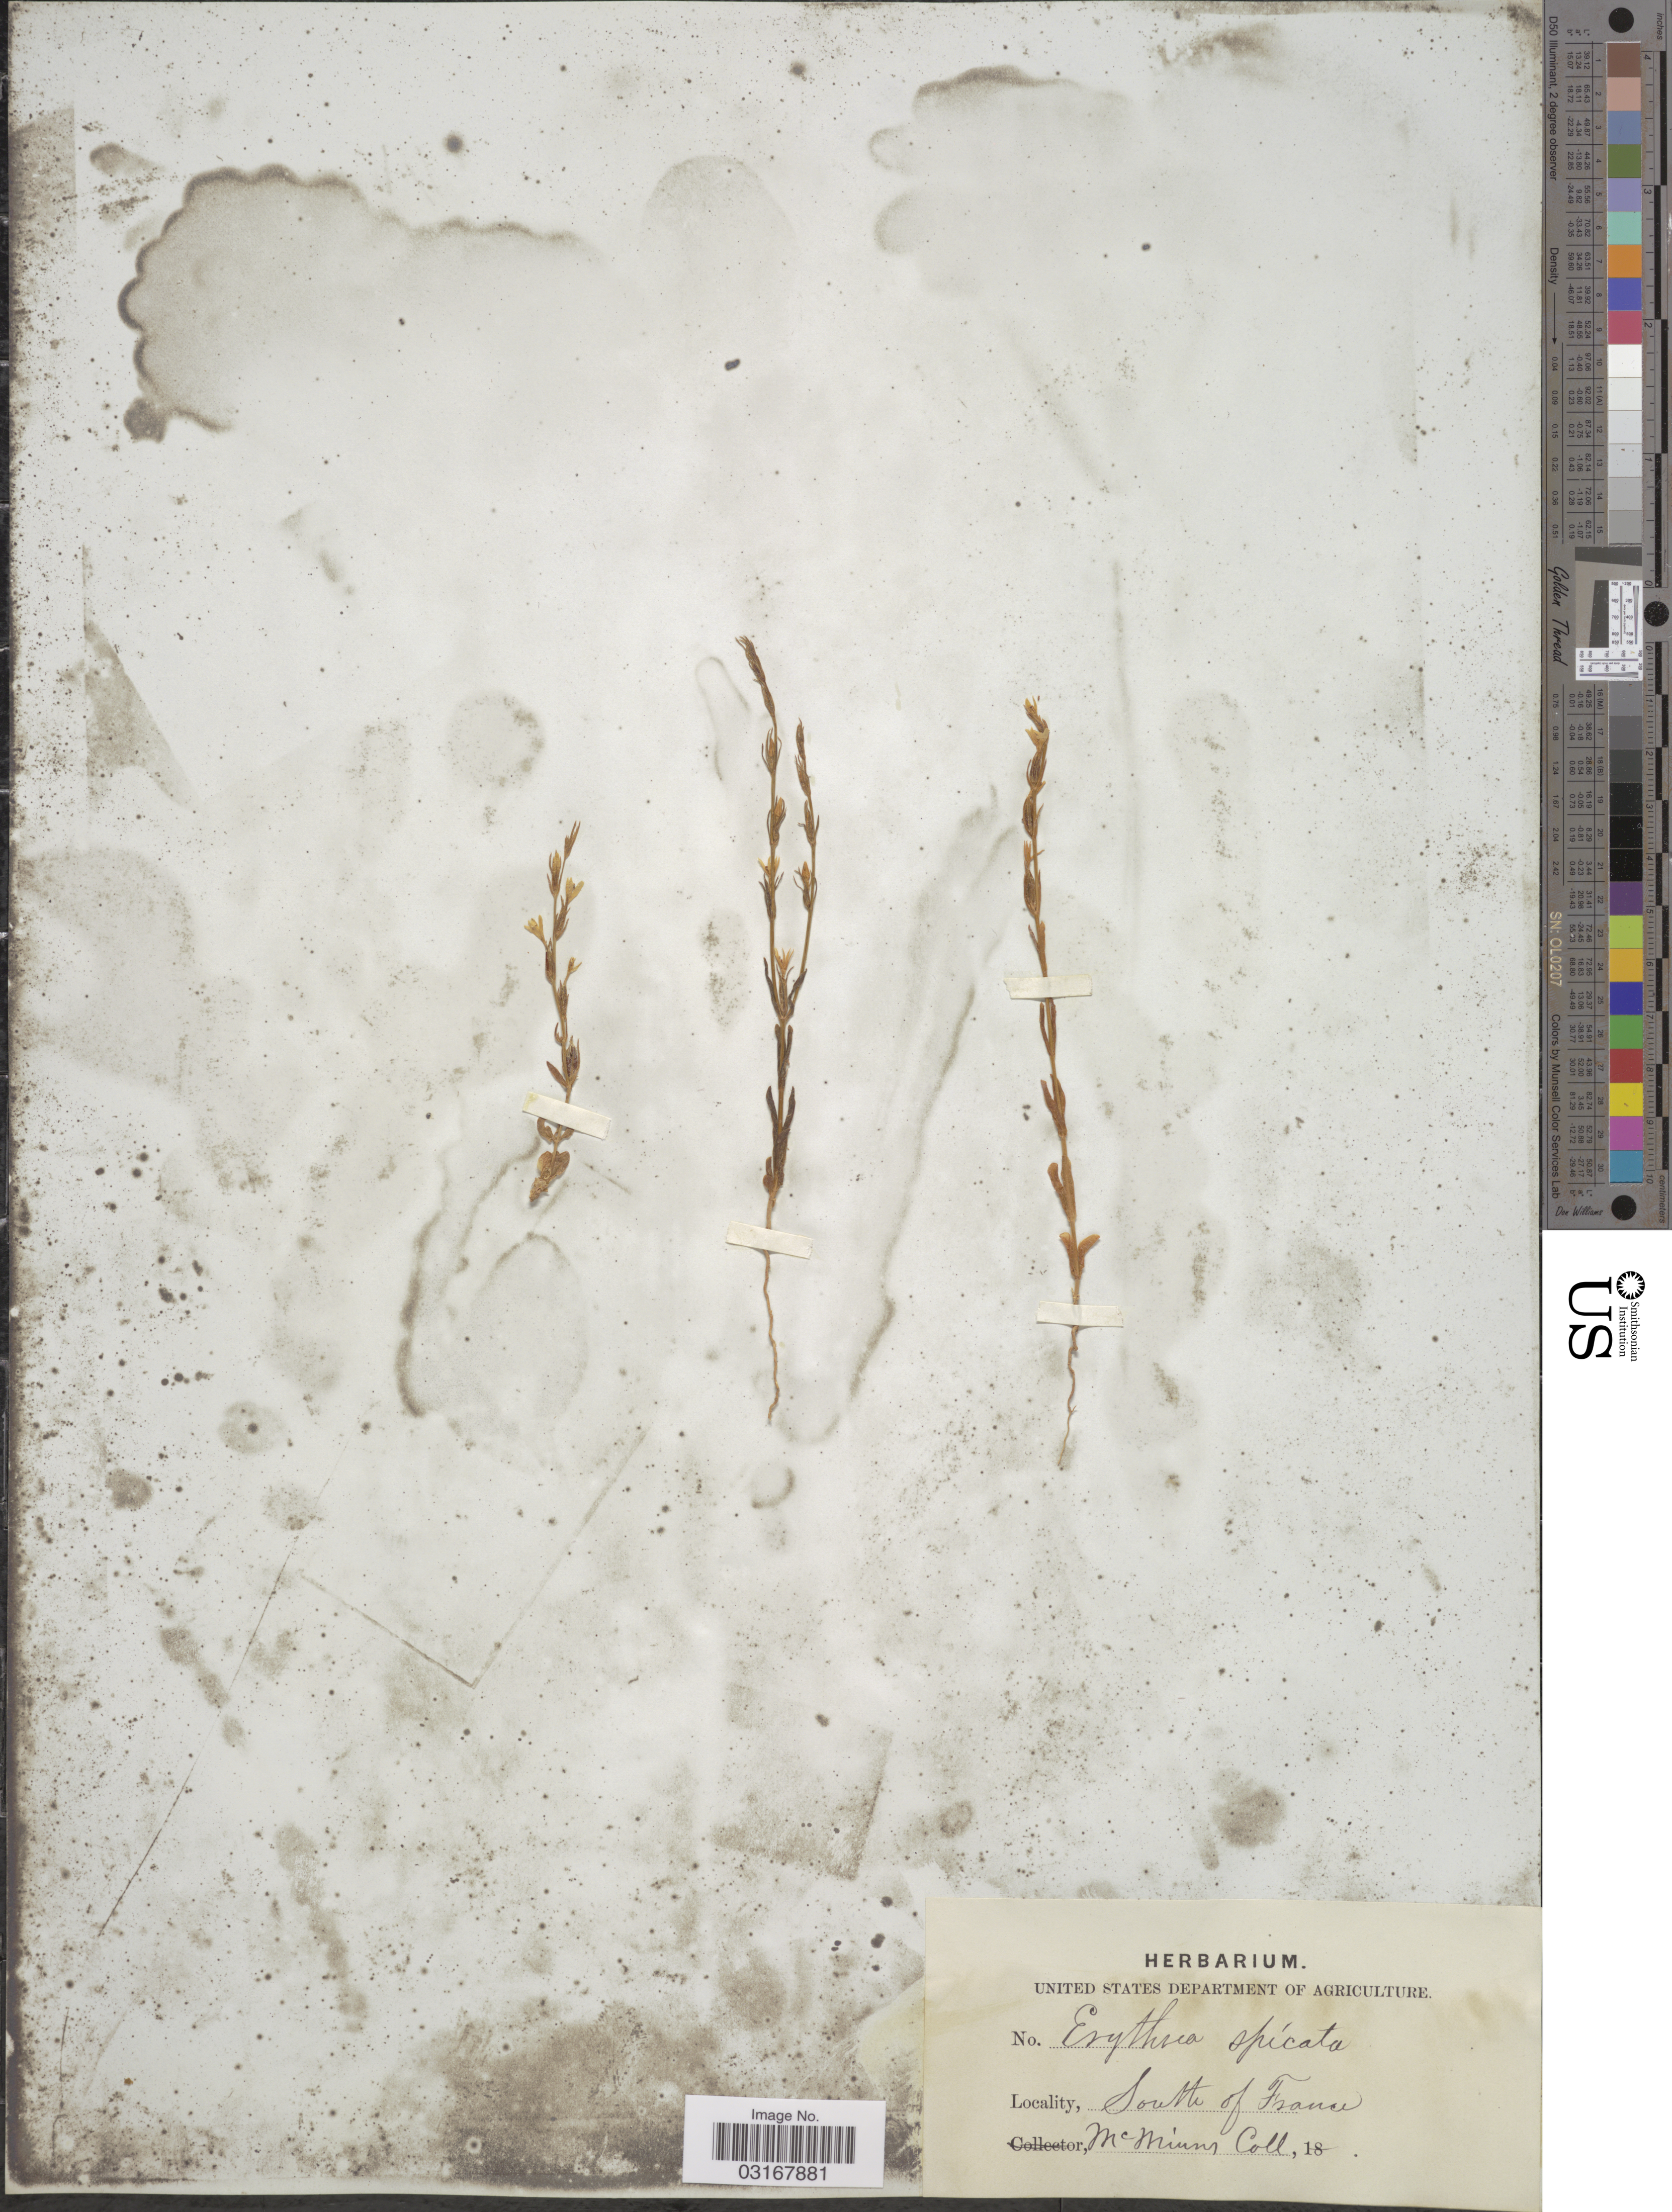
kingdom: Plantae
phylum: Tracheophyta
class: Magnoliopsida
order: Gentianales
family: Gentianaceae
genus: Centaurium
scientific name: Centaurium spicatum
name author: (L.) Fritsch ex Janch.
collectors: McMinn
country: France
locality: South of France.